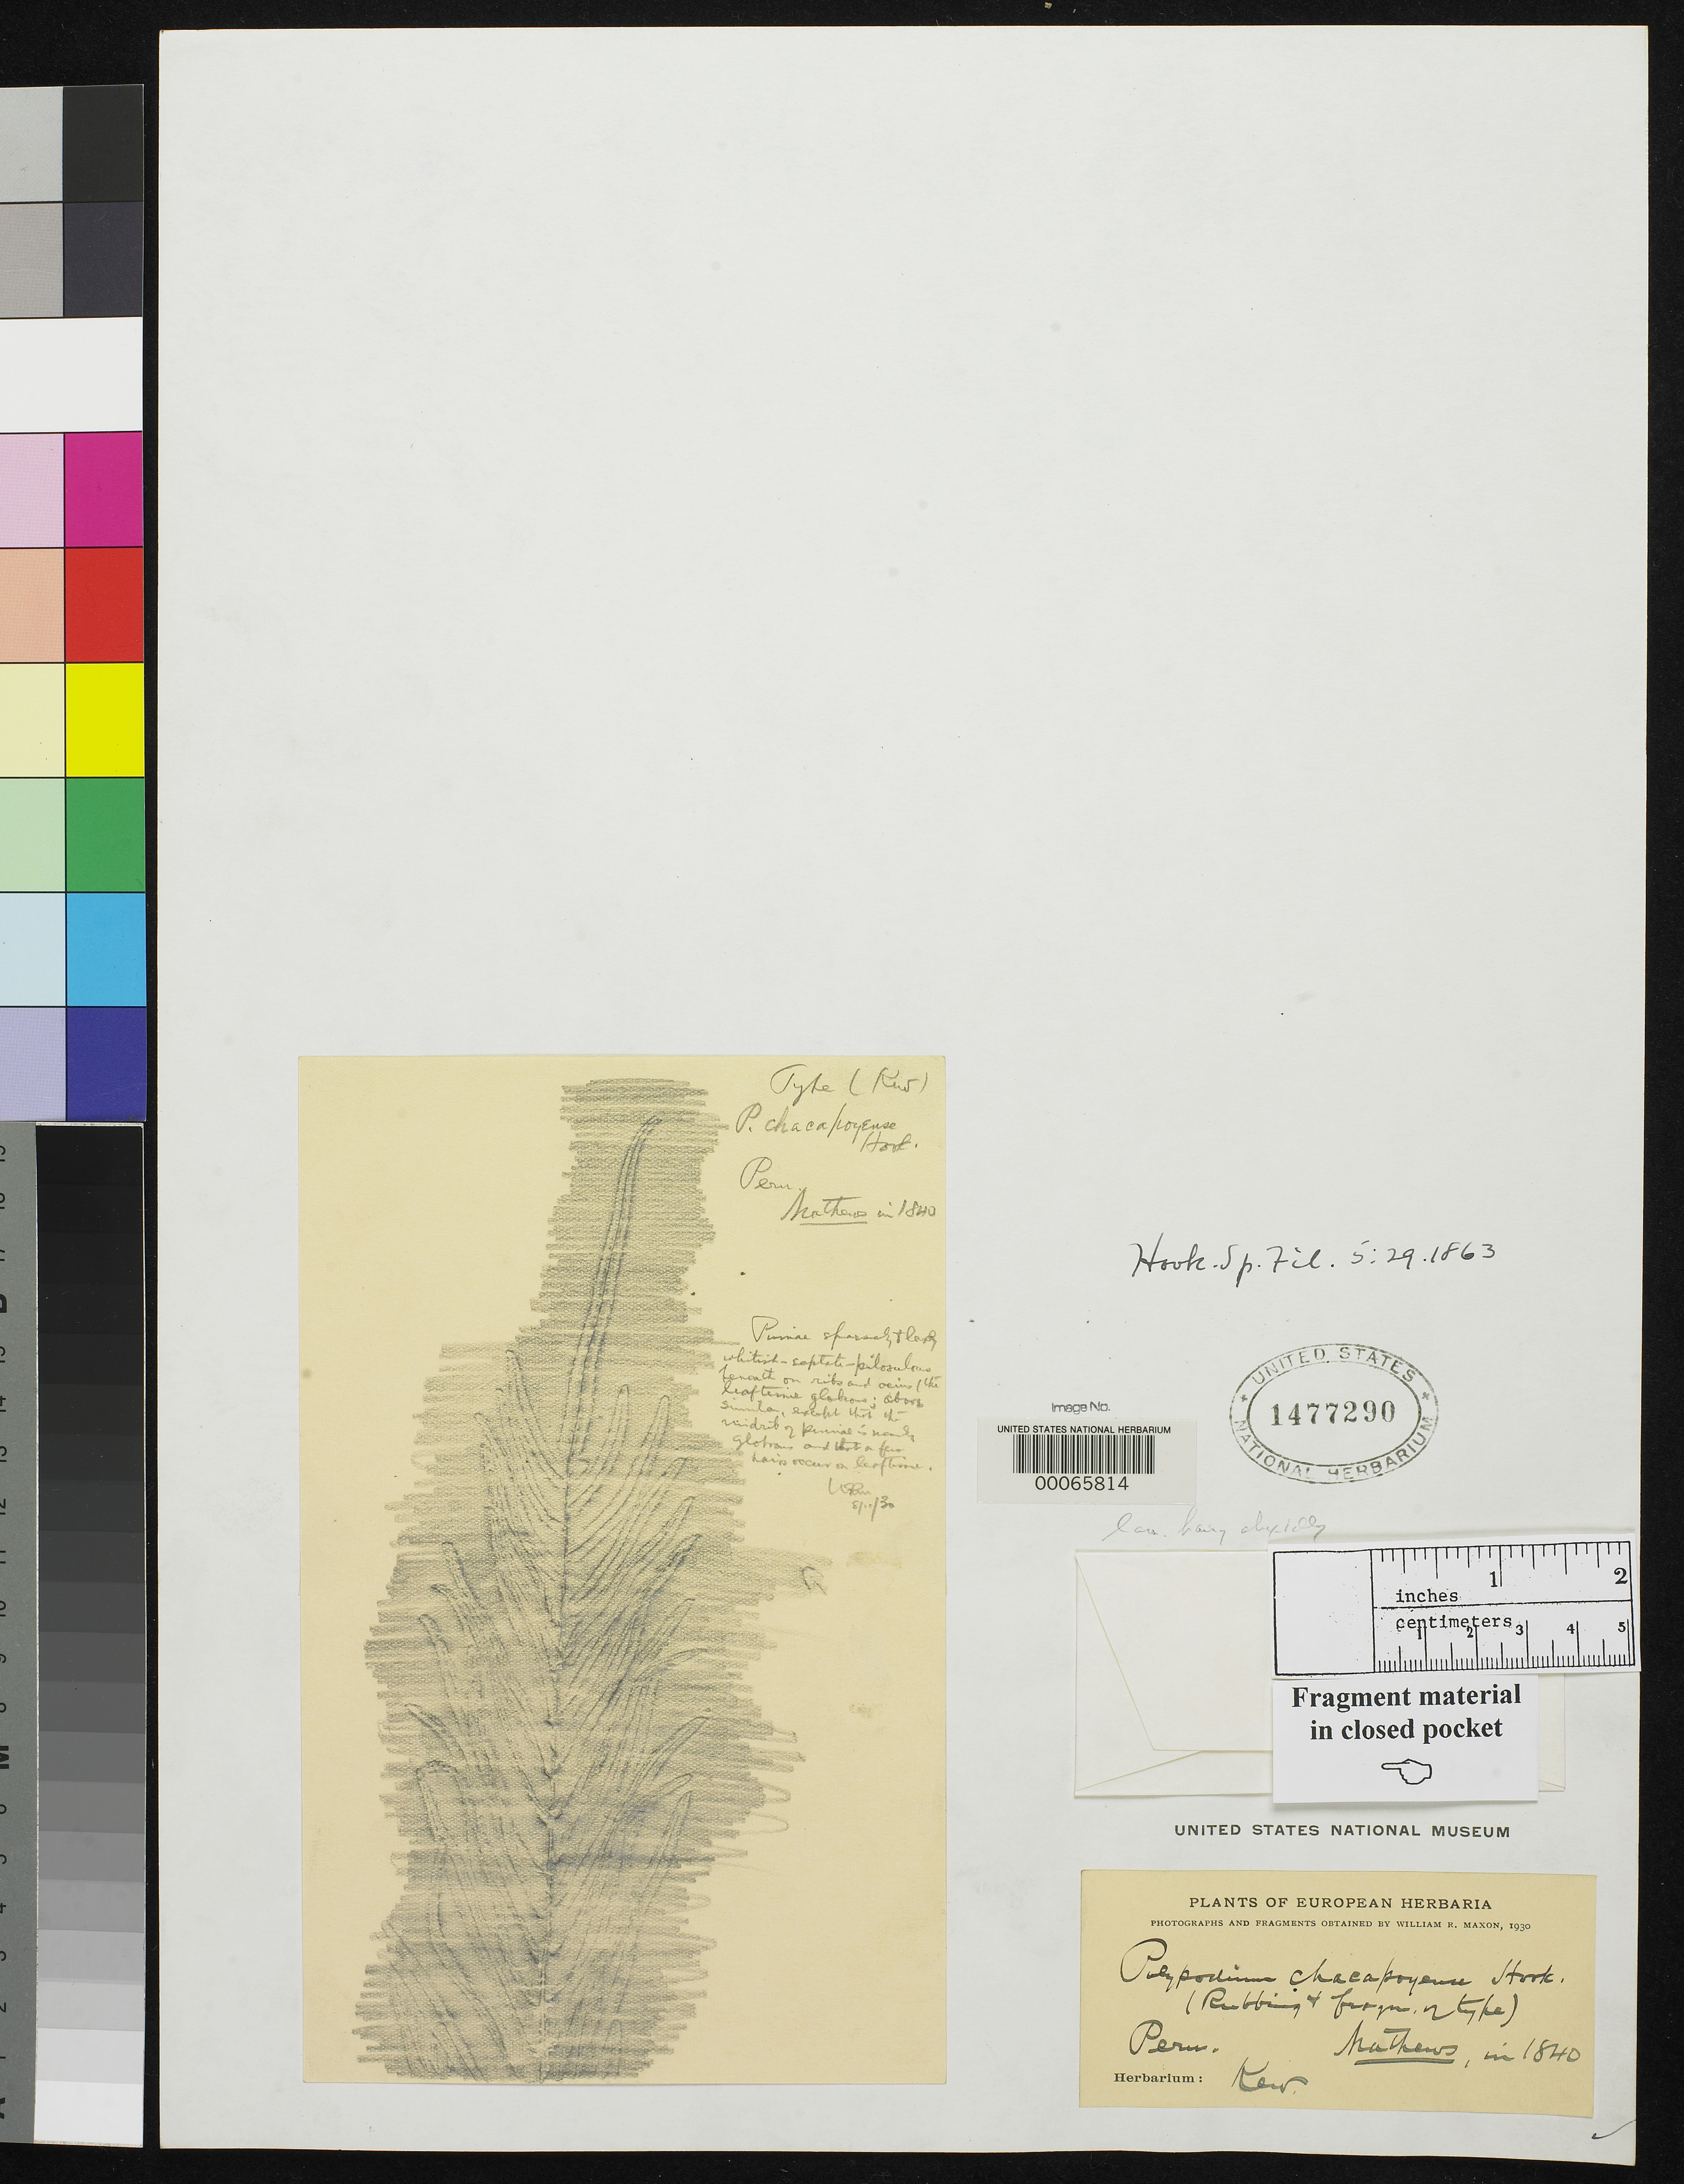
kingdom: Plantae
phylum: Tracheophyta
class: Polypodiopsida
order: Polypodiales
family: Polypodiaceae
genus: Polypodium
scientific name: Polypodium chachapoyense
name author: Hook.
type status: Type Fragment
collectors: A. Mathews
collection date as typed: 1840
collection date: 1840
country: Peru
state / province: San Martín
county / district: Mariscal Cáceres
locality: Rio Huallaga, margen Derecha del; Balsa Probana; dtto. Tocache Nuevo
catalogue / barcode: US 1477290